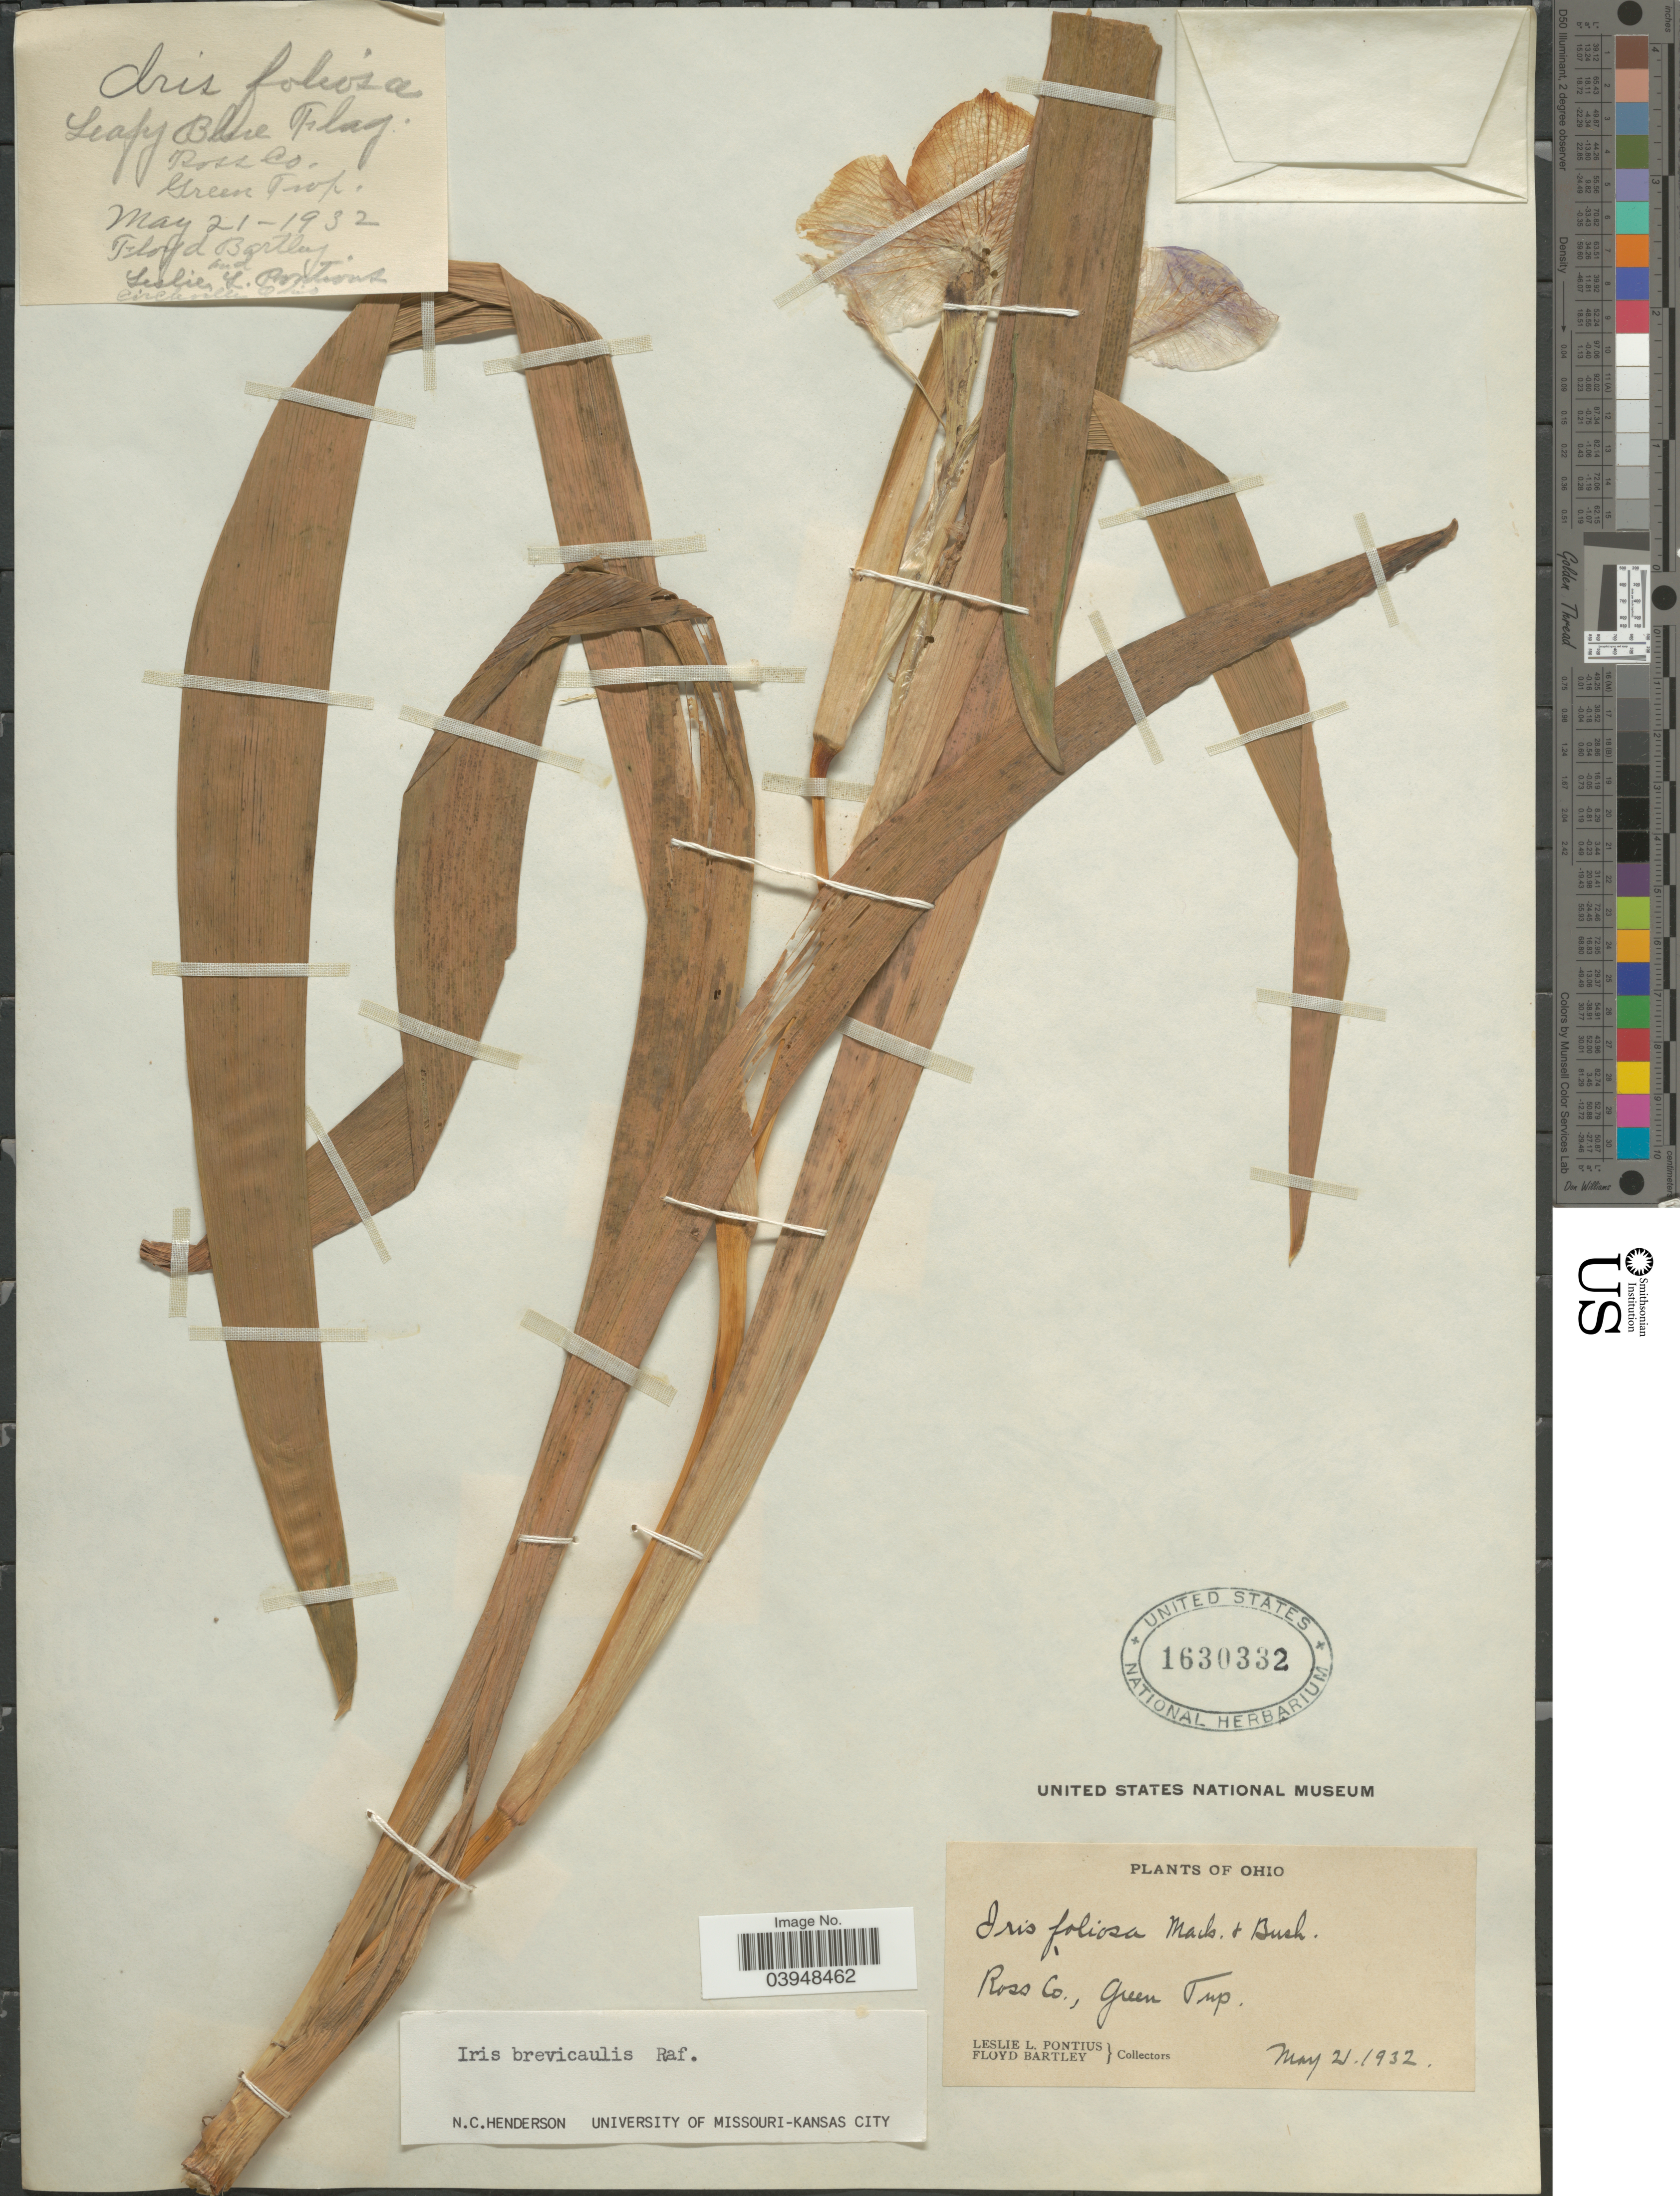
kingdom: Plantae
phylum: Tracheophyta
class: Liliopsida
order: Asparagales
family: Iridaceae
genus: Iris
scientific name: Iris foliosa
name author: Mack. & Bush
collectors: L. Pontius & F. Bartley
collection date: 1932-05-21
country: United States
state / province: Ohio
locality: Ross Co., Green Twp.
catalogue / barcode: US 1630332